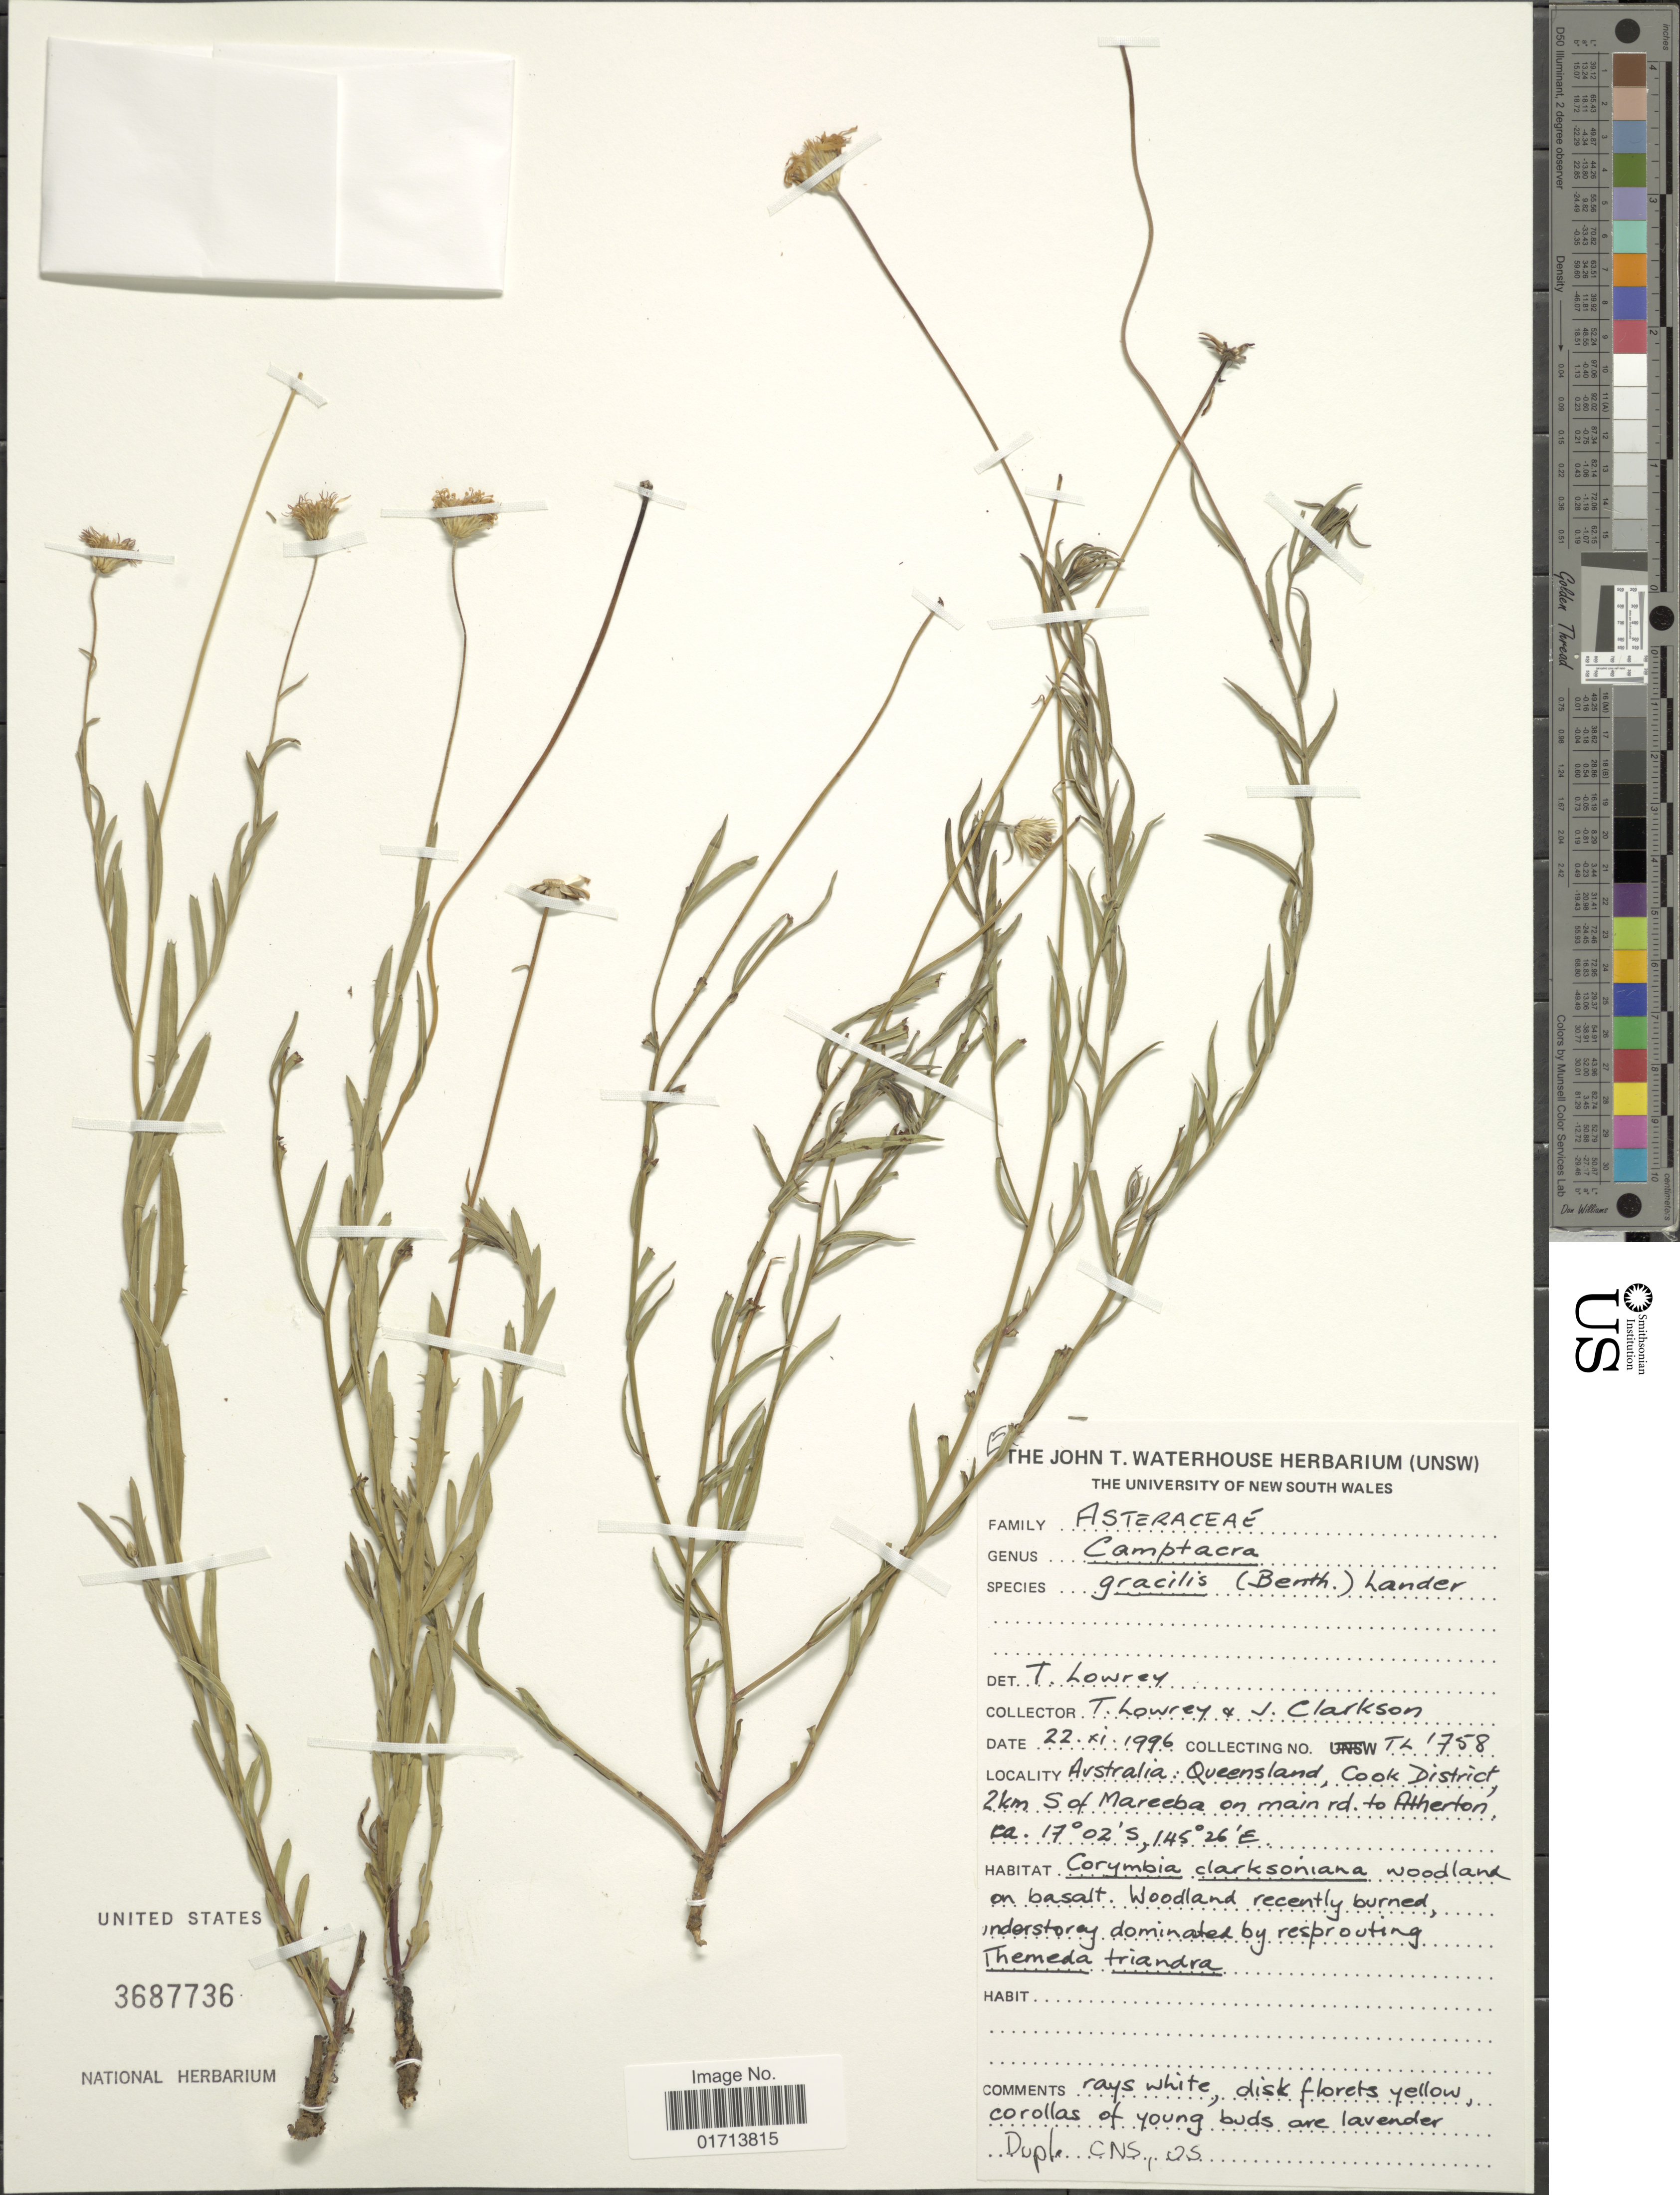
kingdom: Plantae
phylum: Tracheophyta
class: Magnoliopsida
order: Asterales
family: Asteraceae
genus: Camptacra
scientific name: Camptacra gracilis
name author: (Benth.) Lander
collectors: T. Lowrey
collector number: TL1758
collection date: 1996-11-22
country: Australia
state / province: Queensland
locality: Cook District, 16.4 km N of Mareeba on main rd. to Atherton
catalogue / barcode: US 3687736